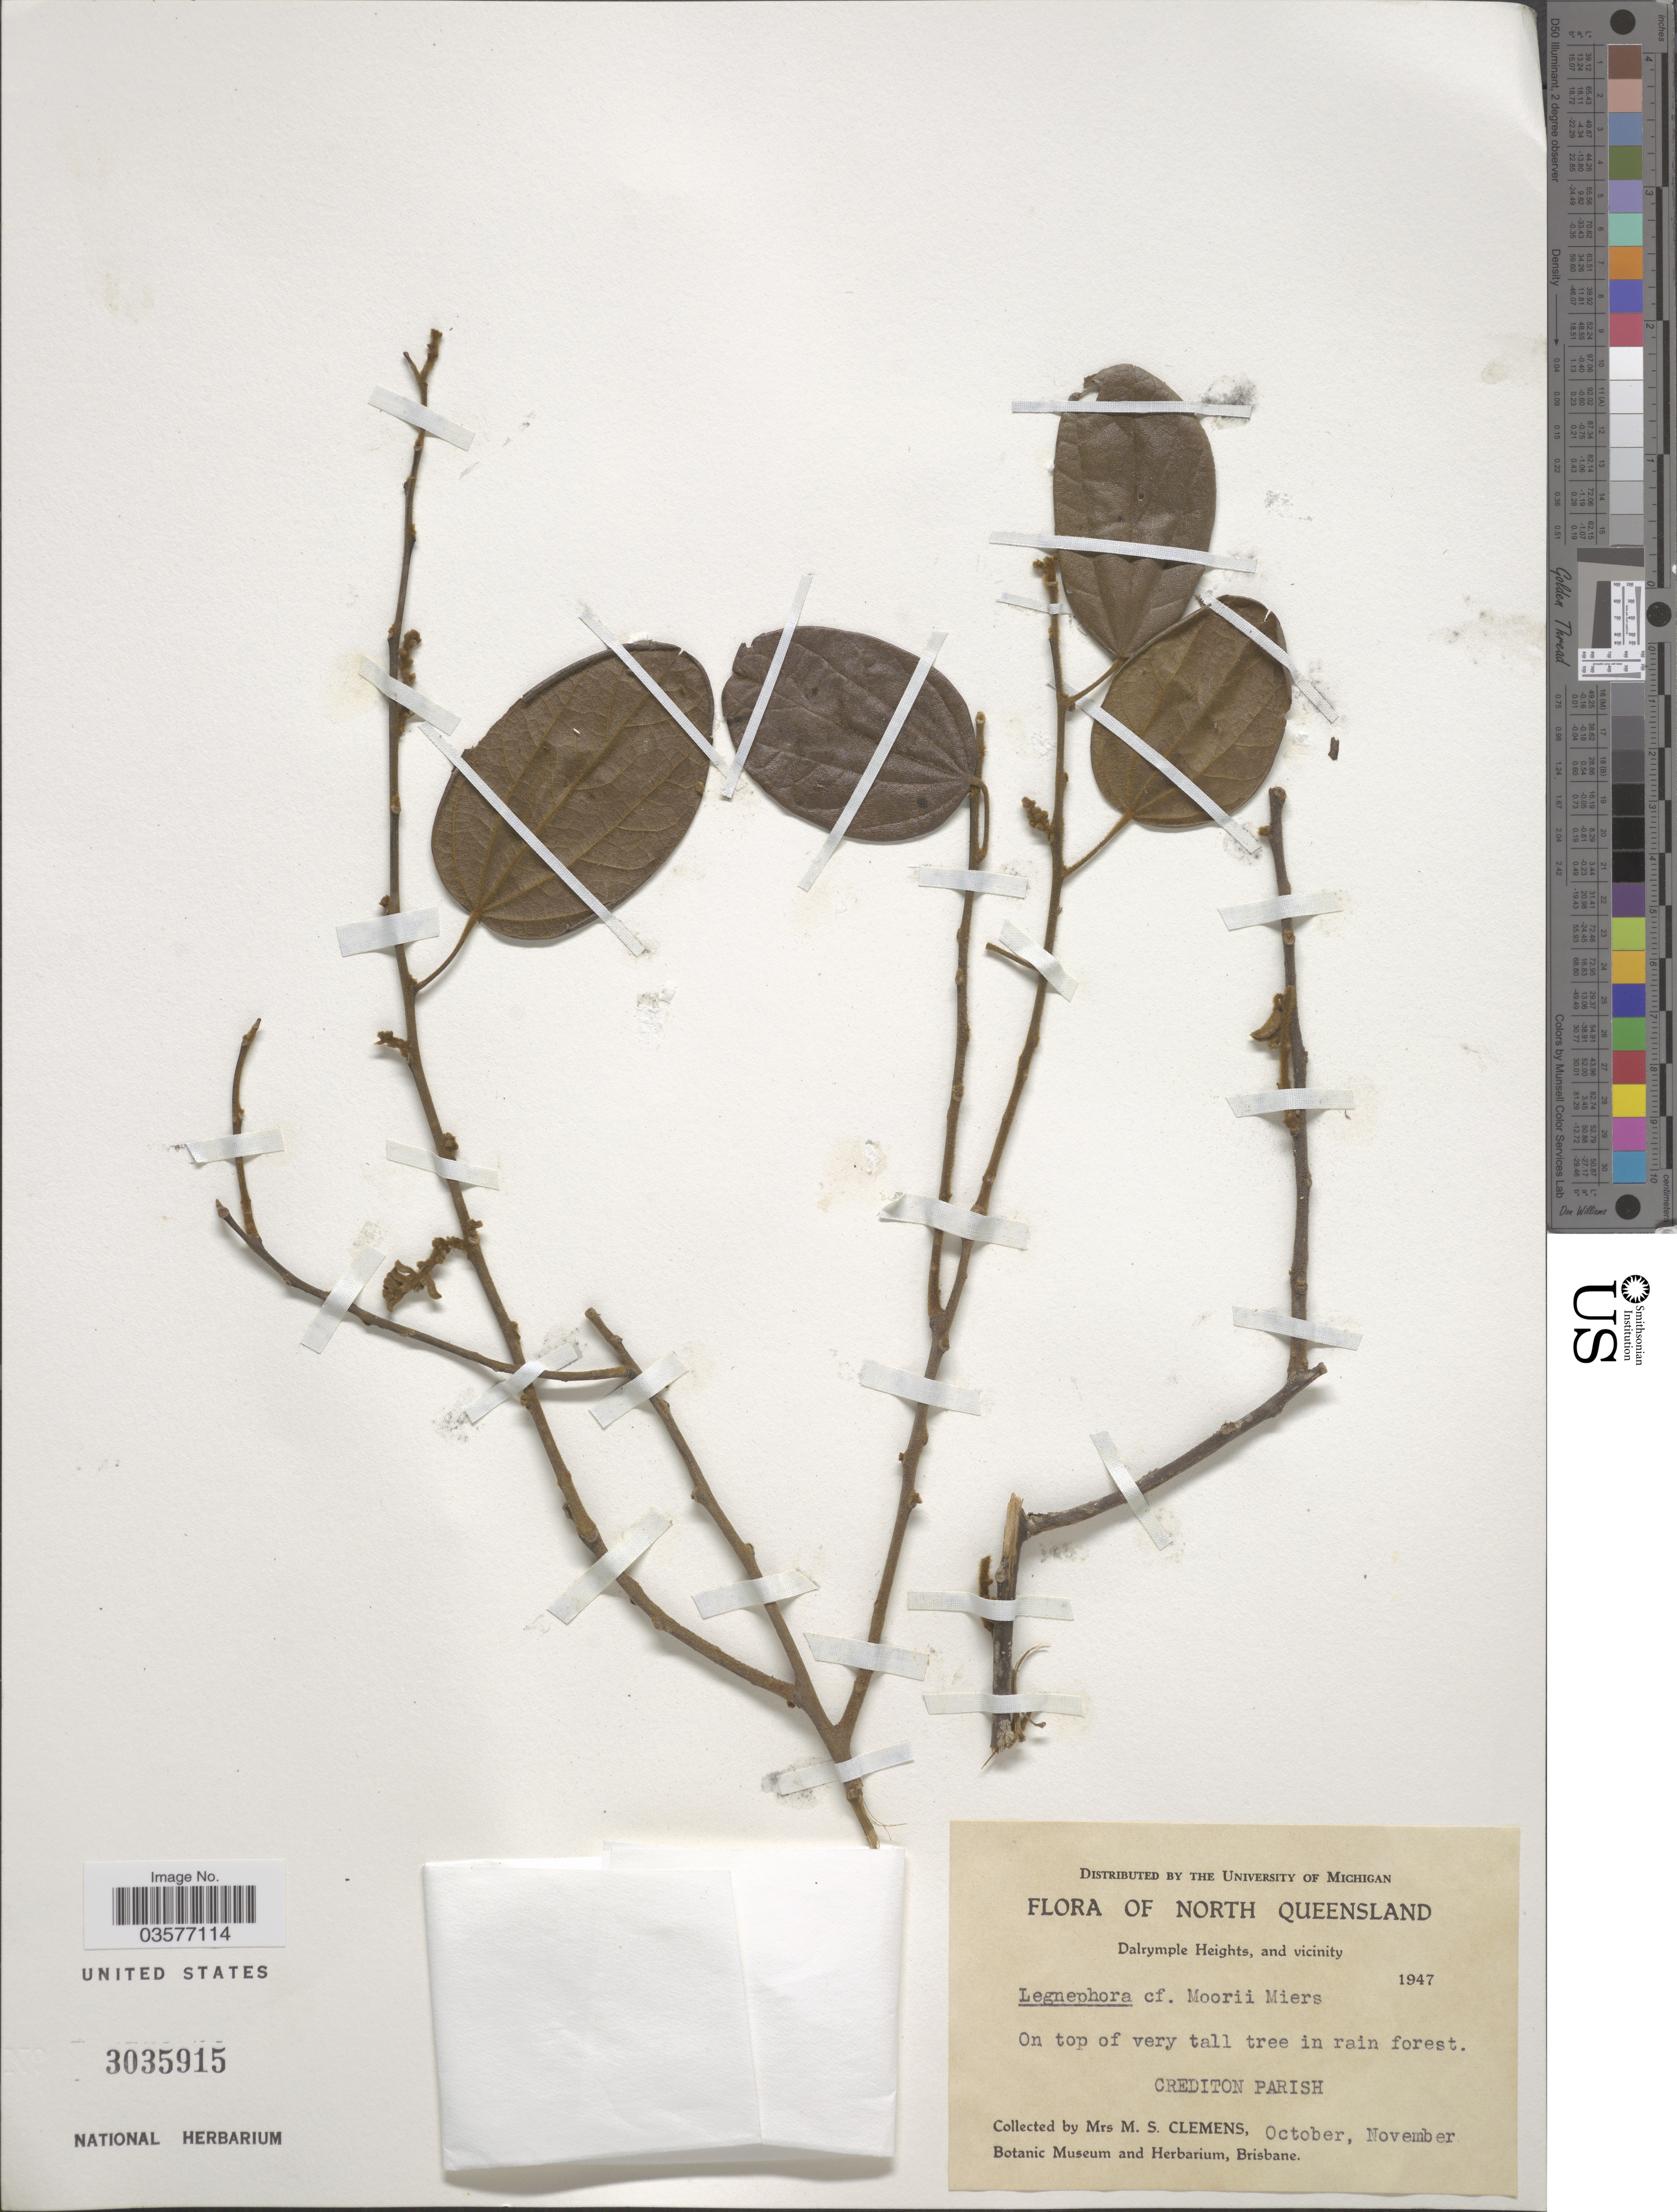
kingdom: Plantae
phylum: Tracheophyta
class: Magnoliopsida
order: Ranunculales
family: Menispermaceae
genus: Legnephora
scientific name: Legnephora moorei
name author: (F. Muell.) Miers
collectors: M. S. Clemens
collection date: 1947-10/1947-11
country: Australia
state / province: Queensland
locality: North Queensland. Dalrymple Heights, and vicinity. Crediton Parish.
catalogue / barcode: US 3035915